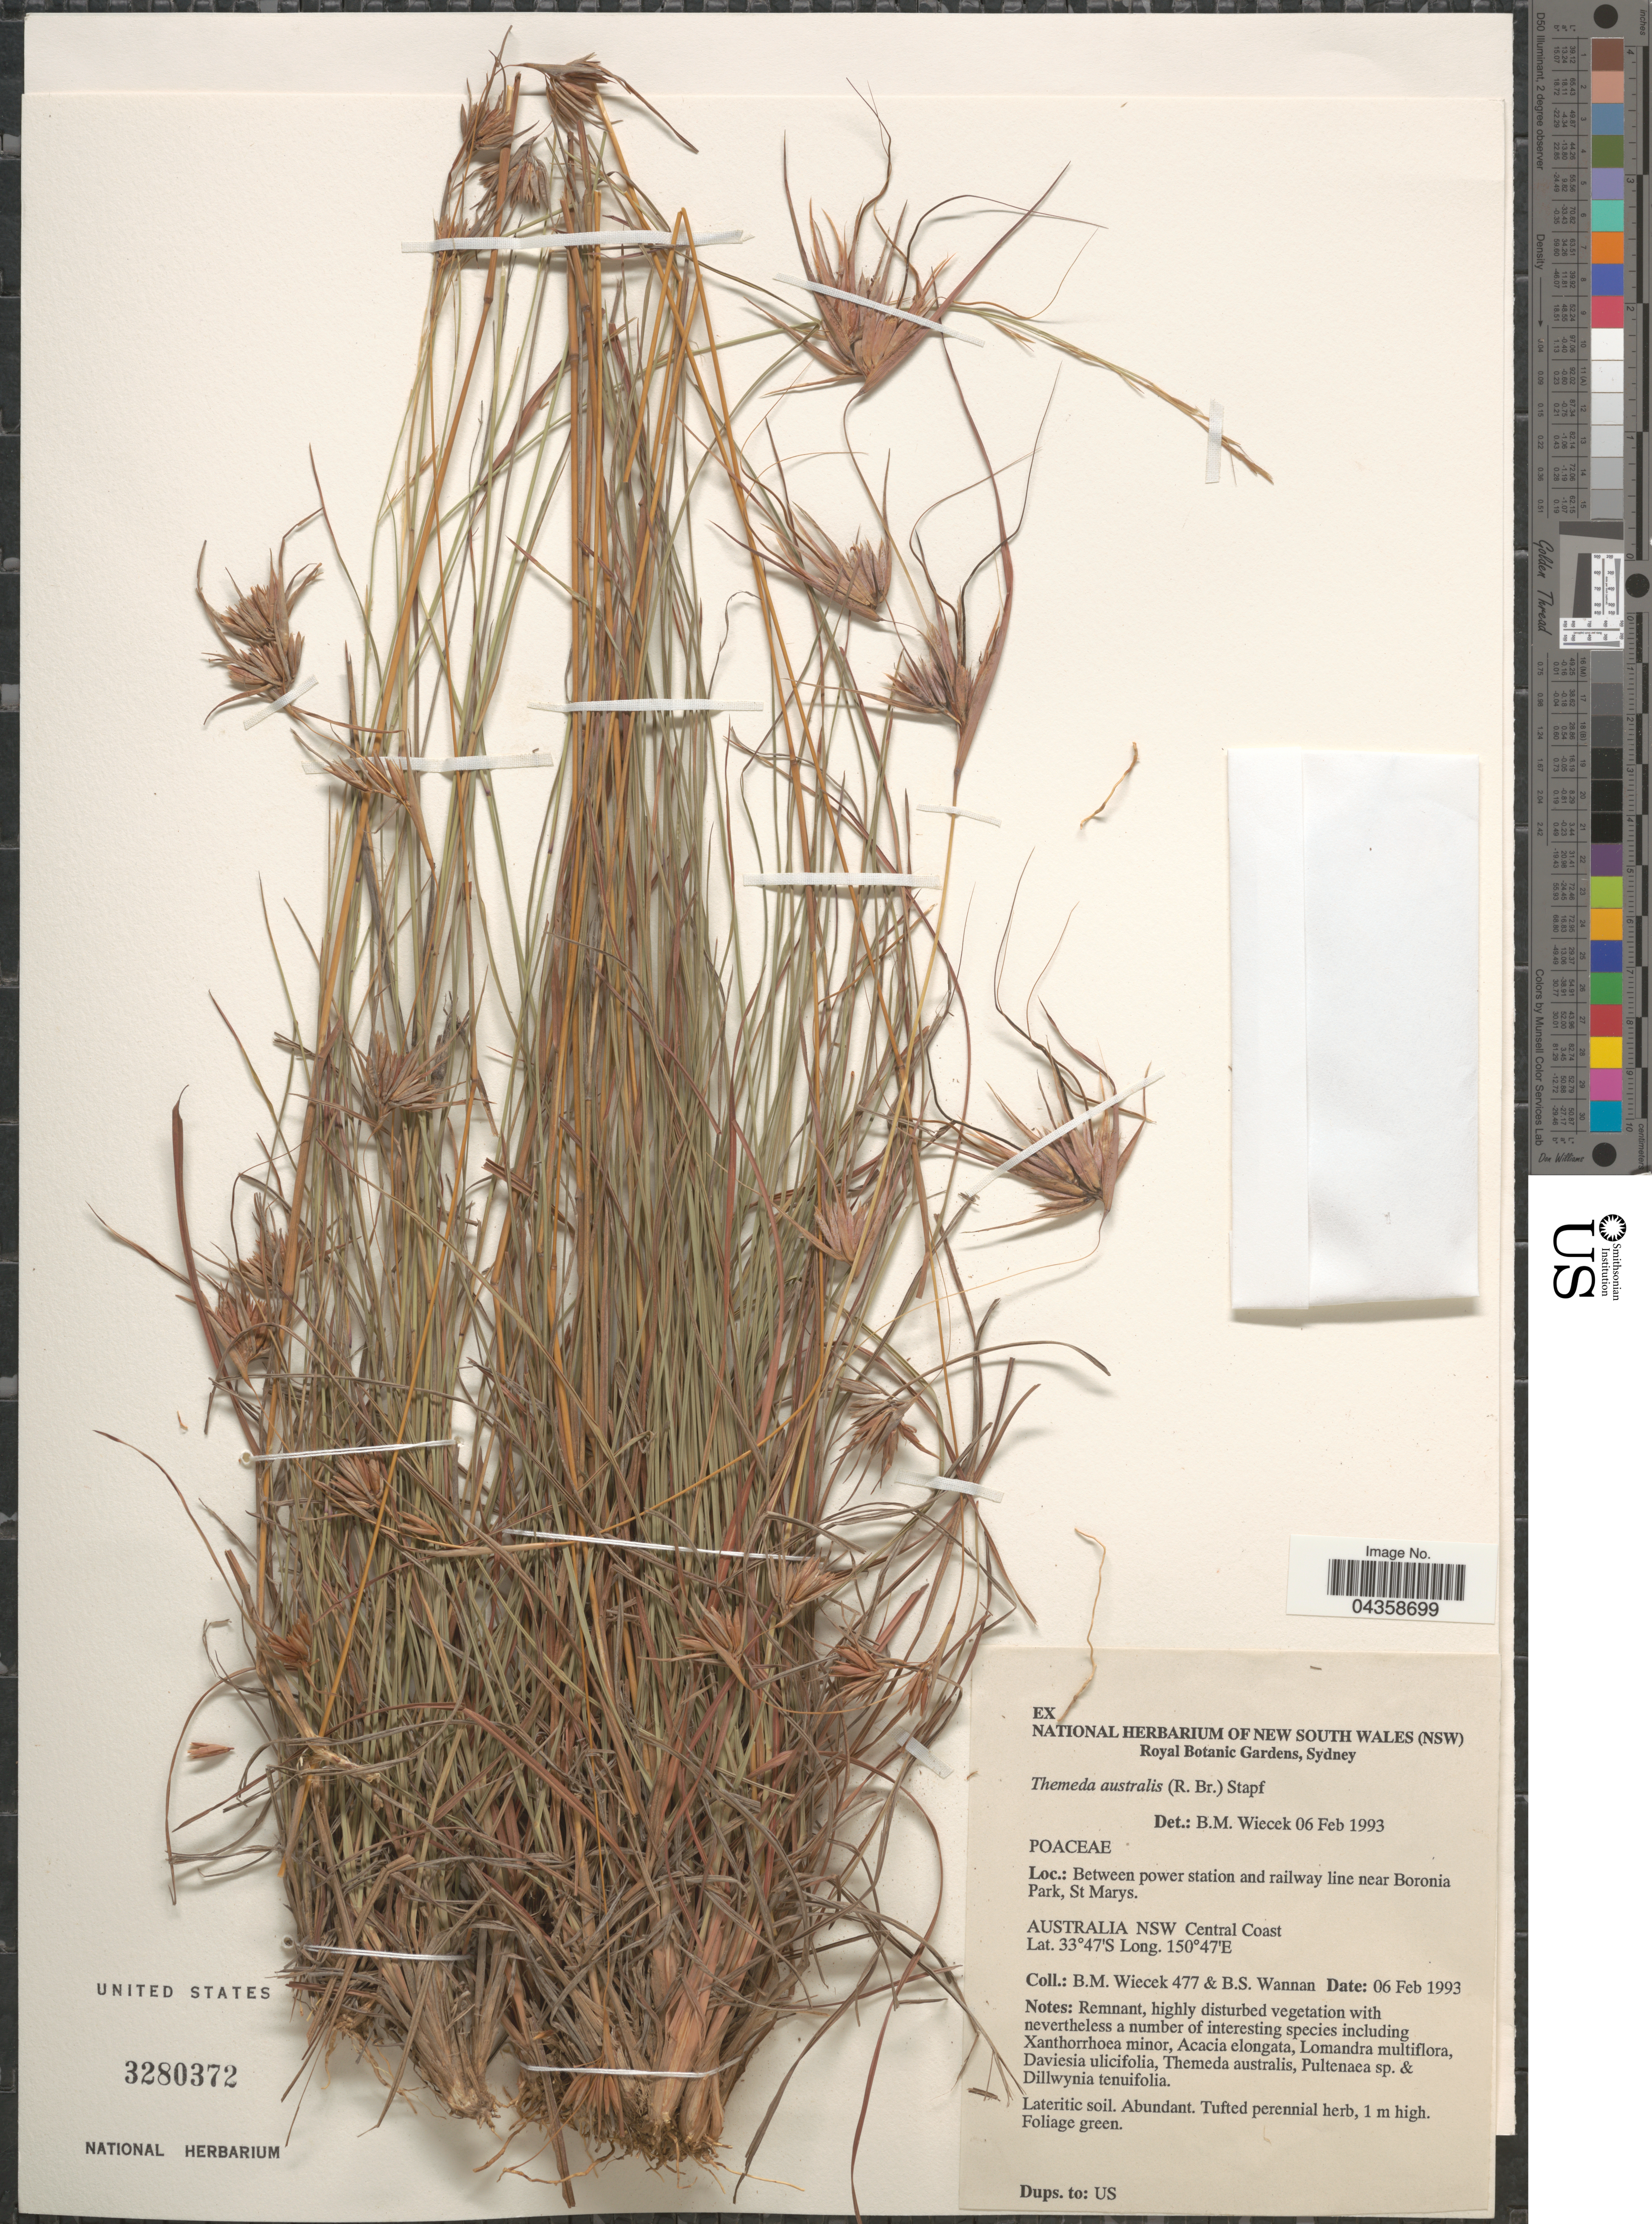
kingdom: Plantae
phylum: Tracheophyta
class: Liliopsida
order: Poales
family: Poaceae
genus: Themeda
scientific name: Themeda triandra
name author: Forssk.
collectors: B. Wiecek & B. Wannan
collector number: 477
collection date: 1993-02-06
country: Australia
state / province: New South Wales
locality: Between power station and railway line near Boronia Park, St Marys. NSW Central Coast.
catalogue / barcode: US 3280372